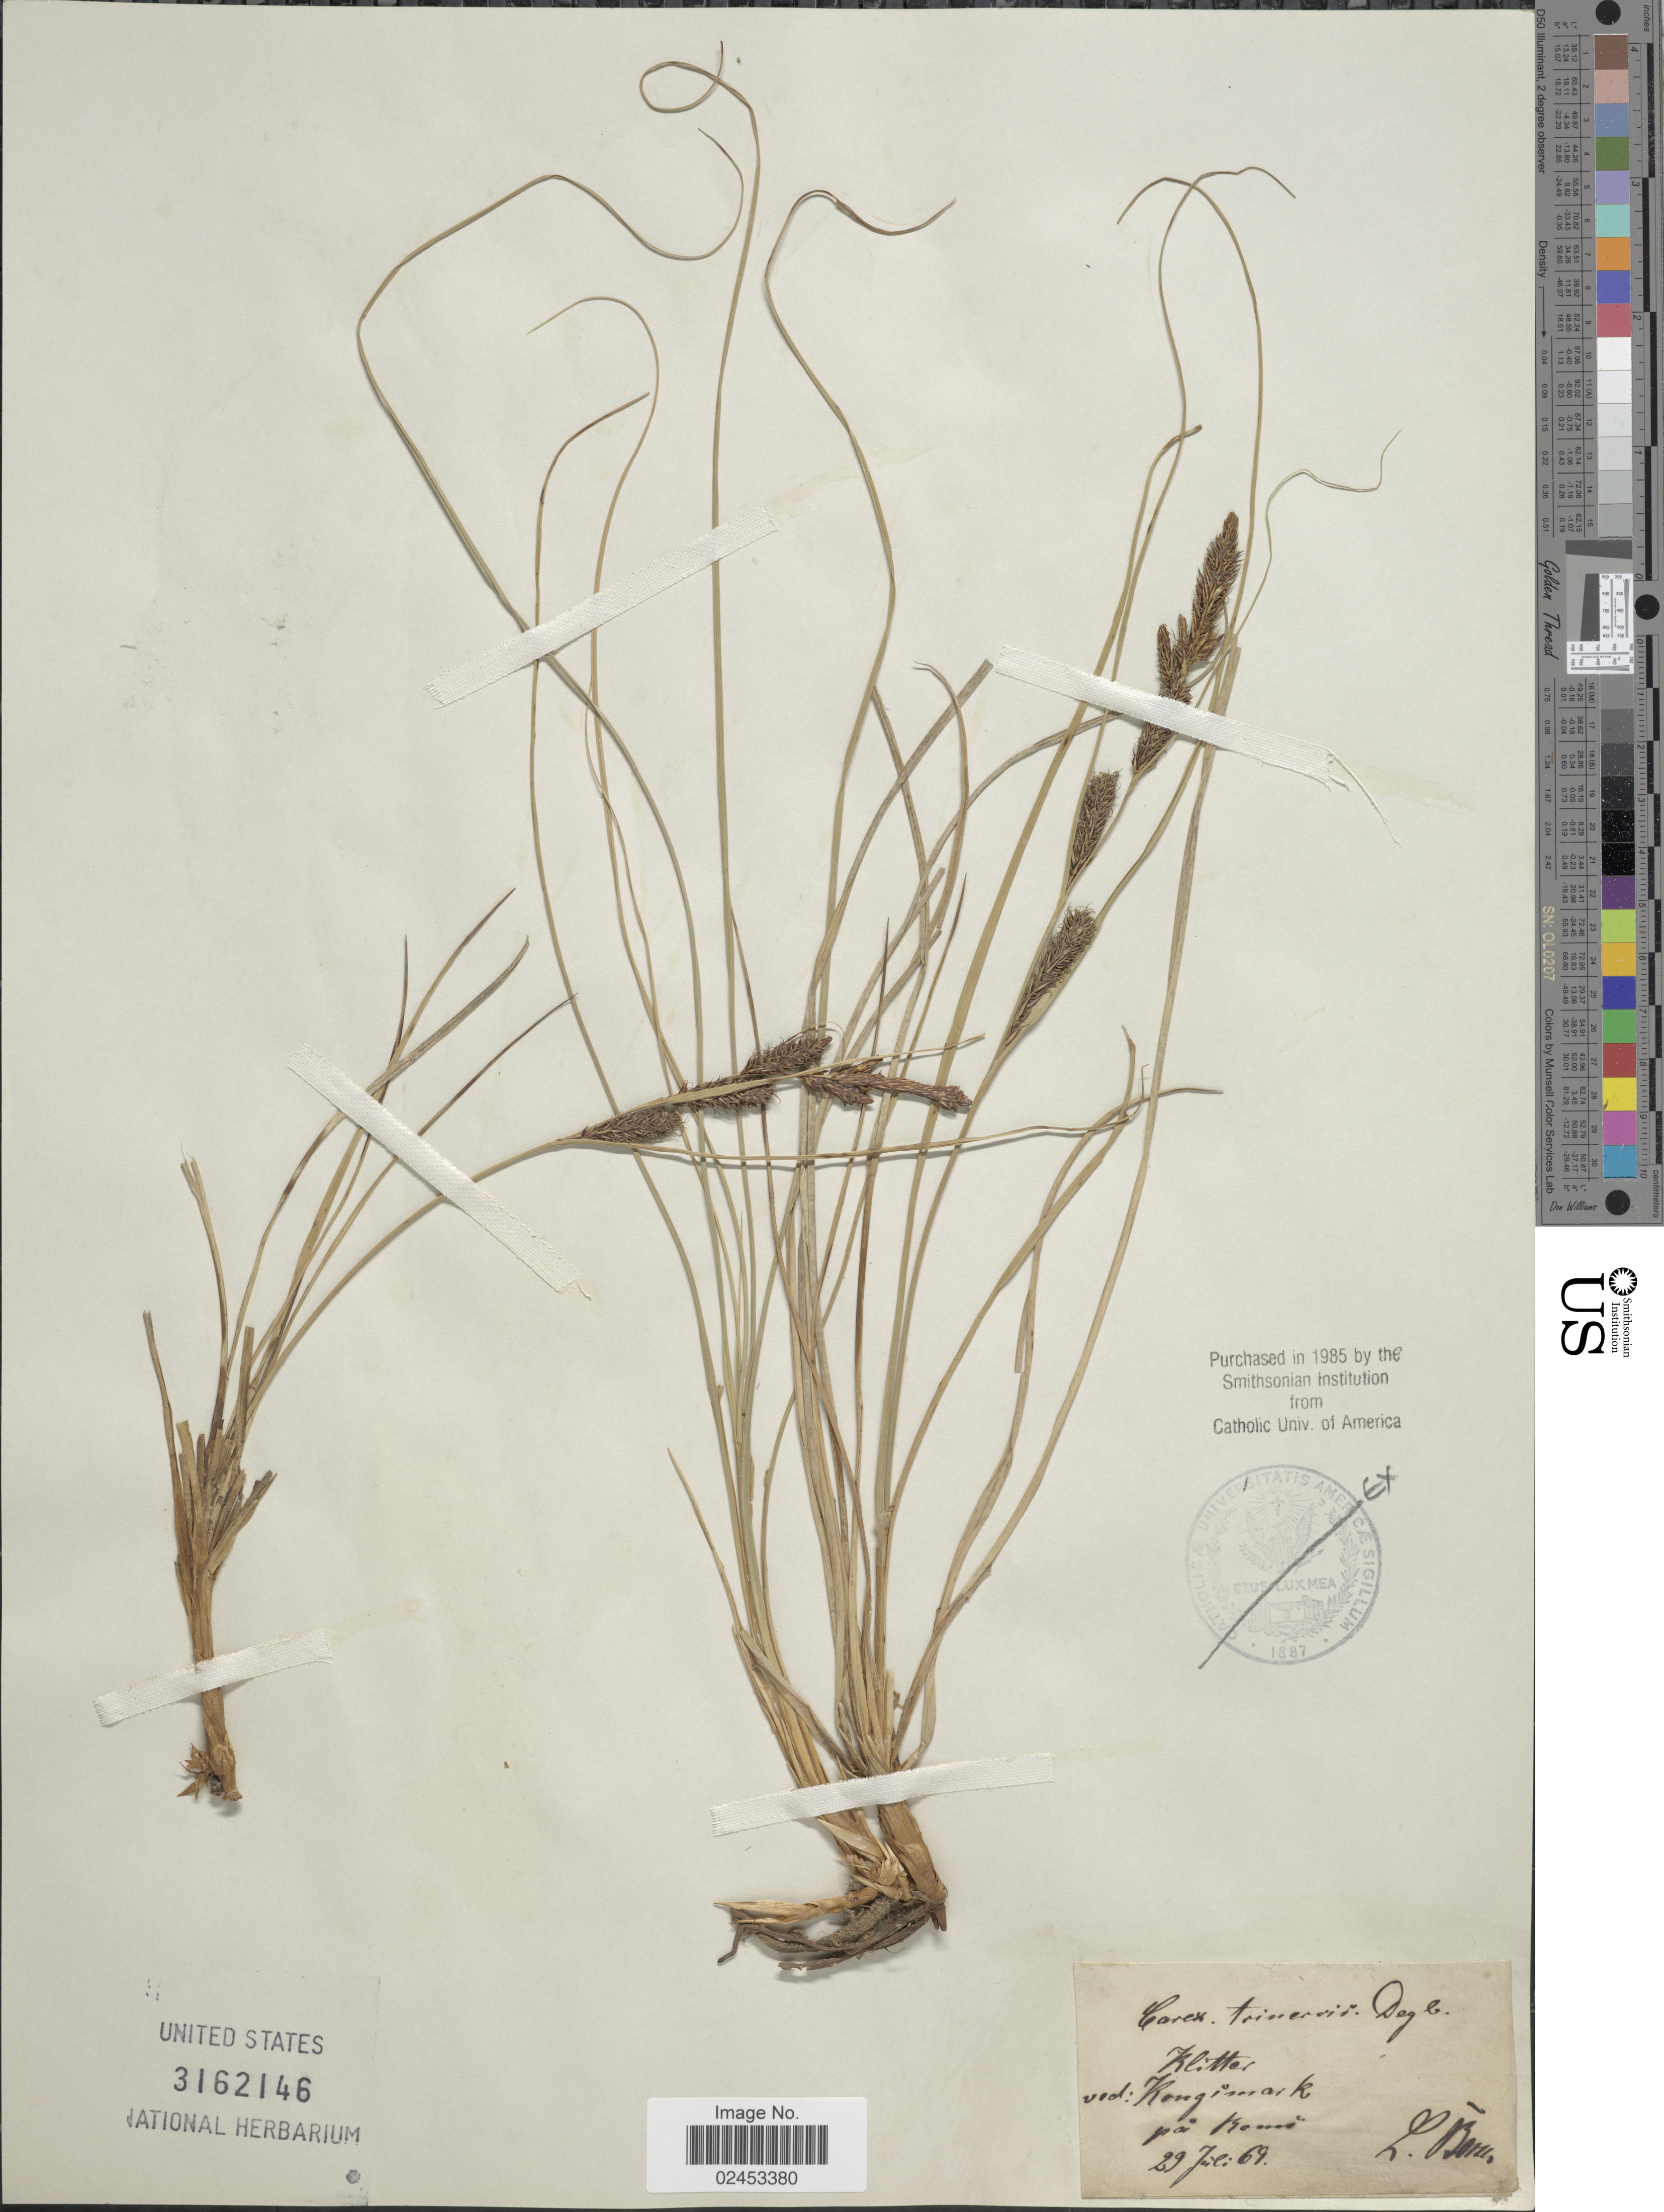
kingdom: Plantae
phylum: Tracheophyta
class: Liliopsida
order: Poales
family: Cyperaceae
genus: Carex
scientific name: Carex trinervis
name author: Degl.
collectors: L. Boni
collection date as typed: Transcribed d/m/y: 29/7/69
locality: Klitter, ved: Kongimark på [illegible text]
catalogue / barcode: US 3162146